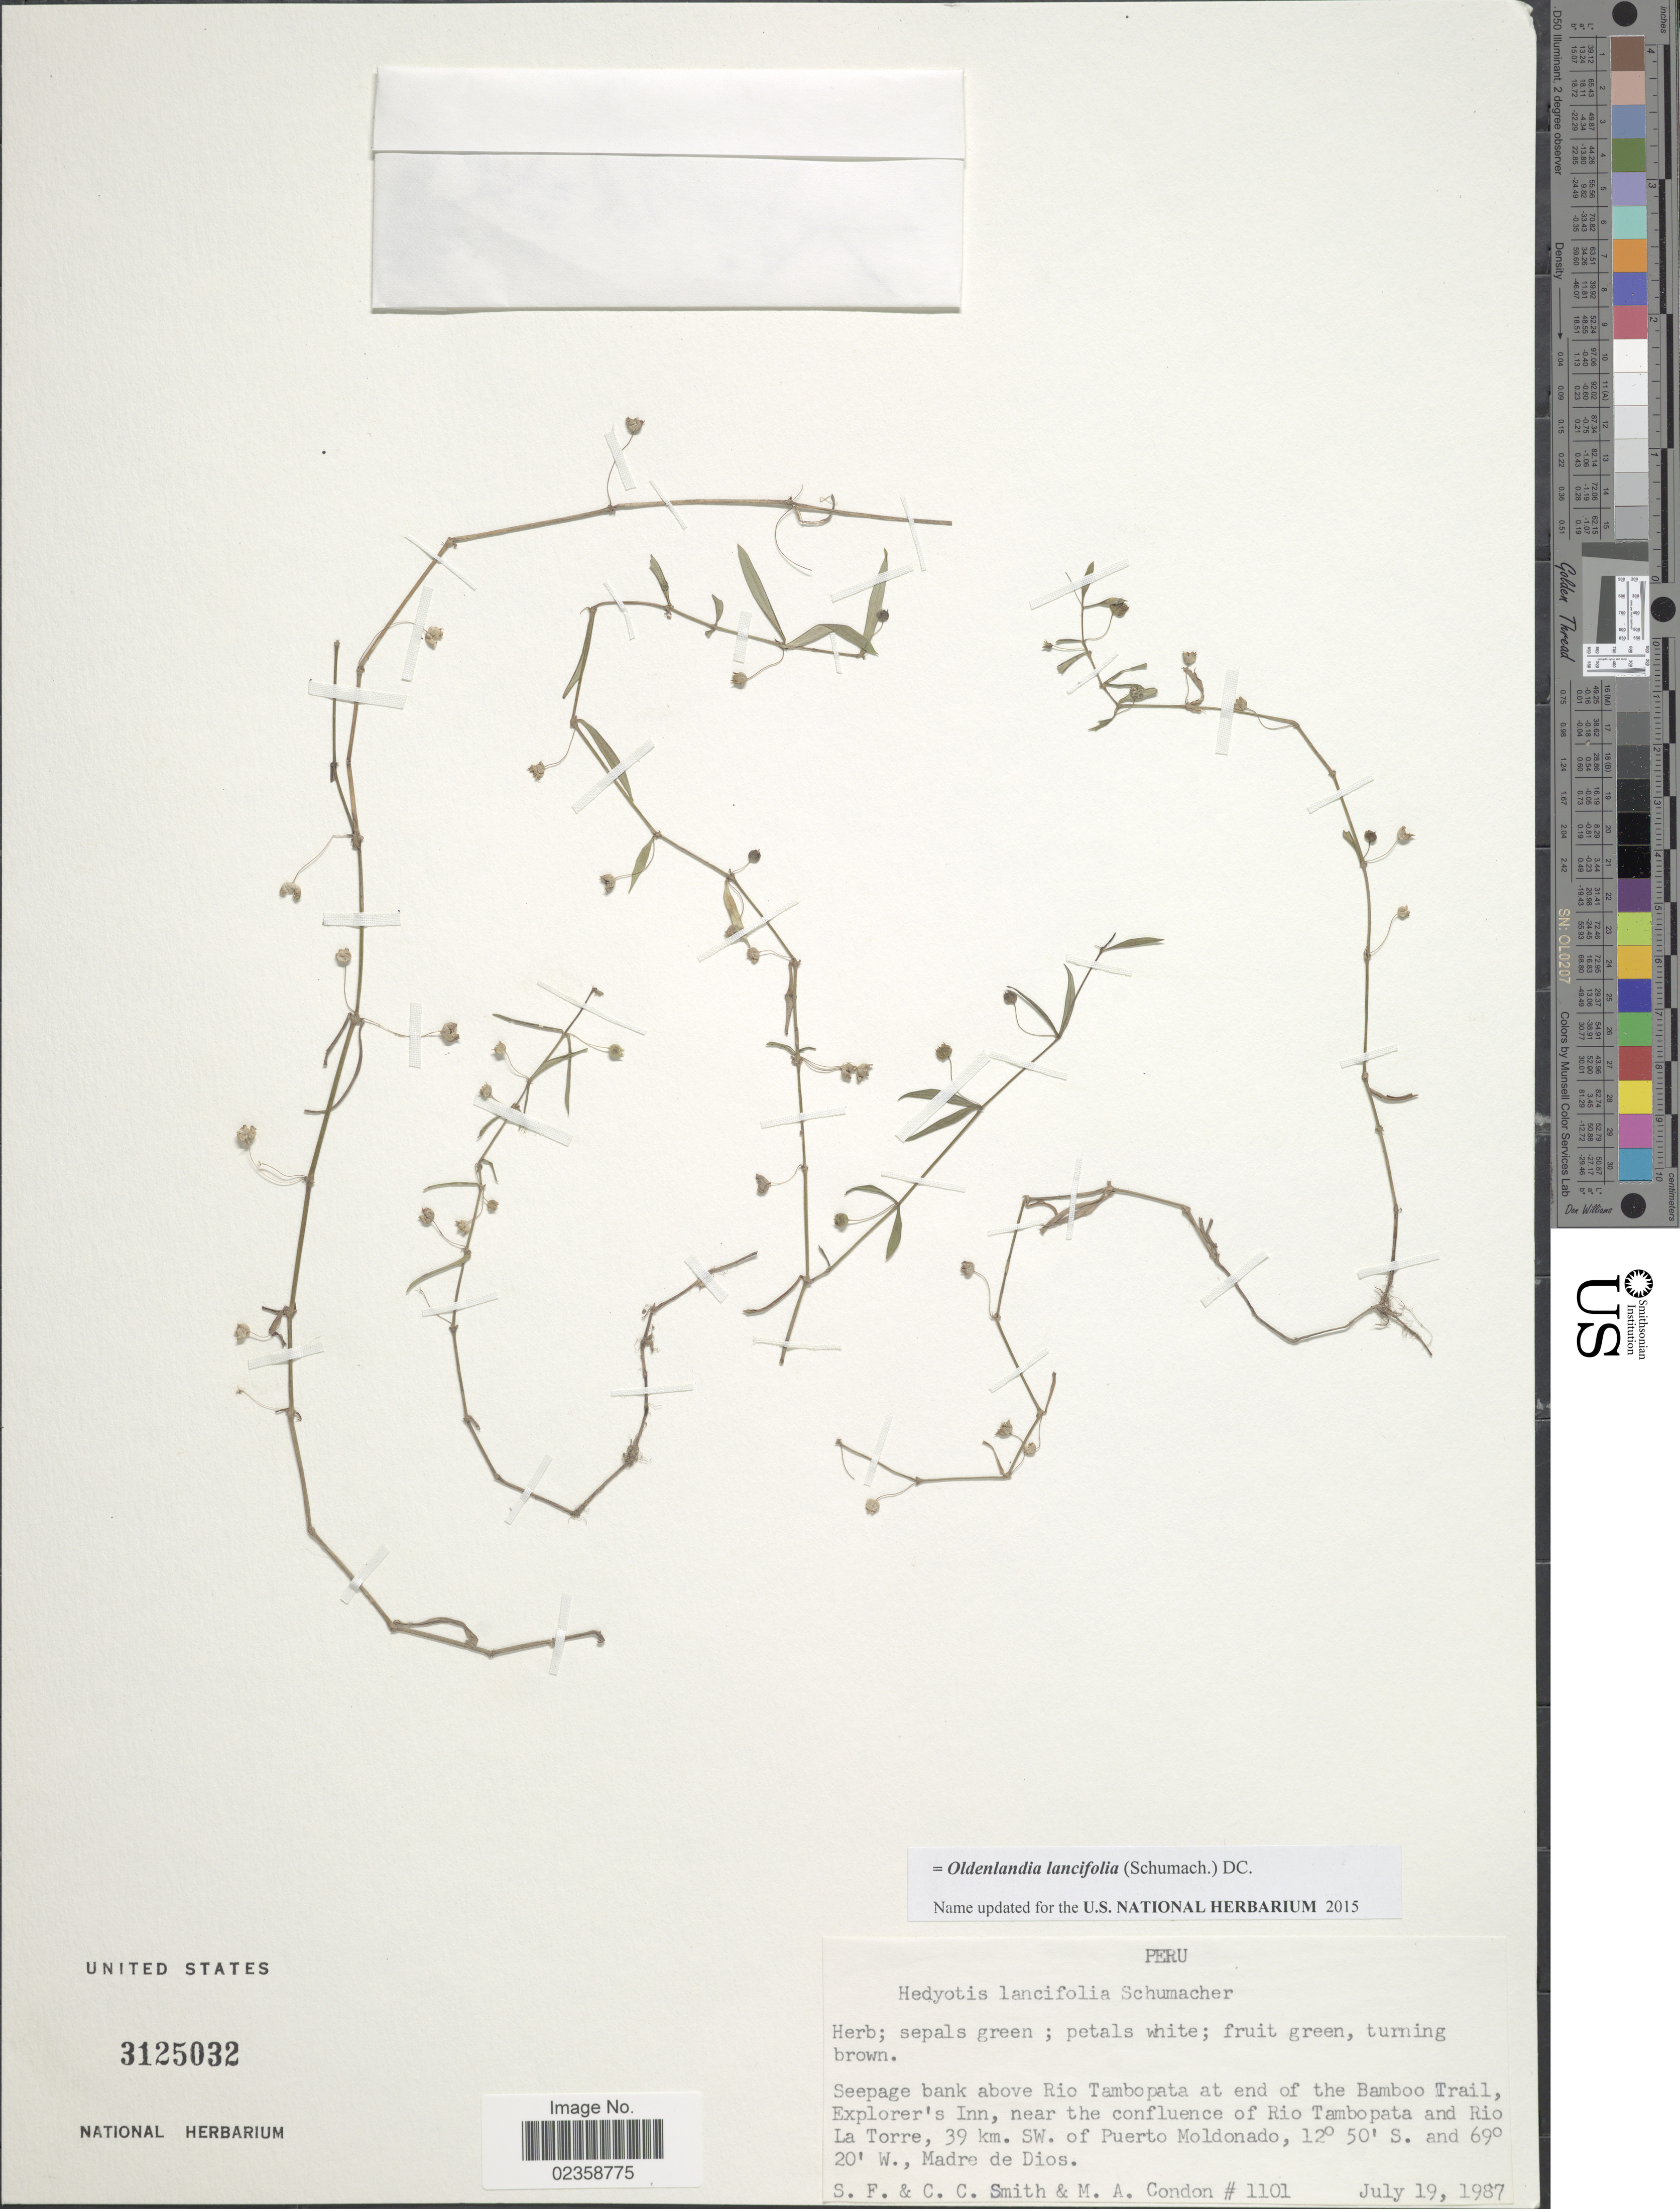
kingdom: Plantae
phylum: Tracheophyta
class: Magnoliopsida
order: Gentianales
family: Rubiaceae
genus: Oldenlandia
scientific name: Oldenlandia lancifolia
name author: (Schumach.) DC.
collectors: S.F. Smith, C. C. Smith & M. Condon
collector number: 1101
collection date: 1987-07-19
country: Peru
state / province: Madre de Dios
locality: Seepage bank above Rio Tambopata at end of the Bamboo Trail, Explorer's Inn, near the confluence of Rio Tambopata and Rio La Torre, 39 km. SW. of Puerto Moldonado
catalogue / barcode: US 3125032